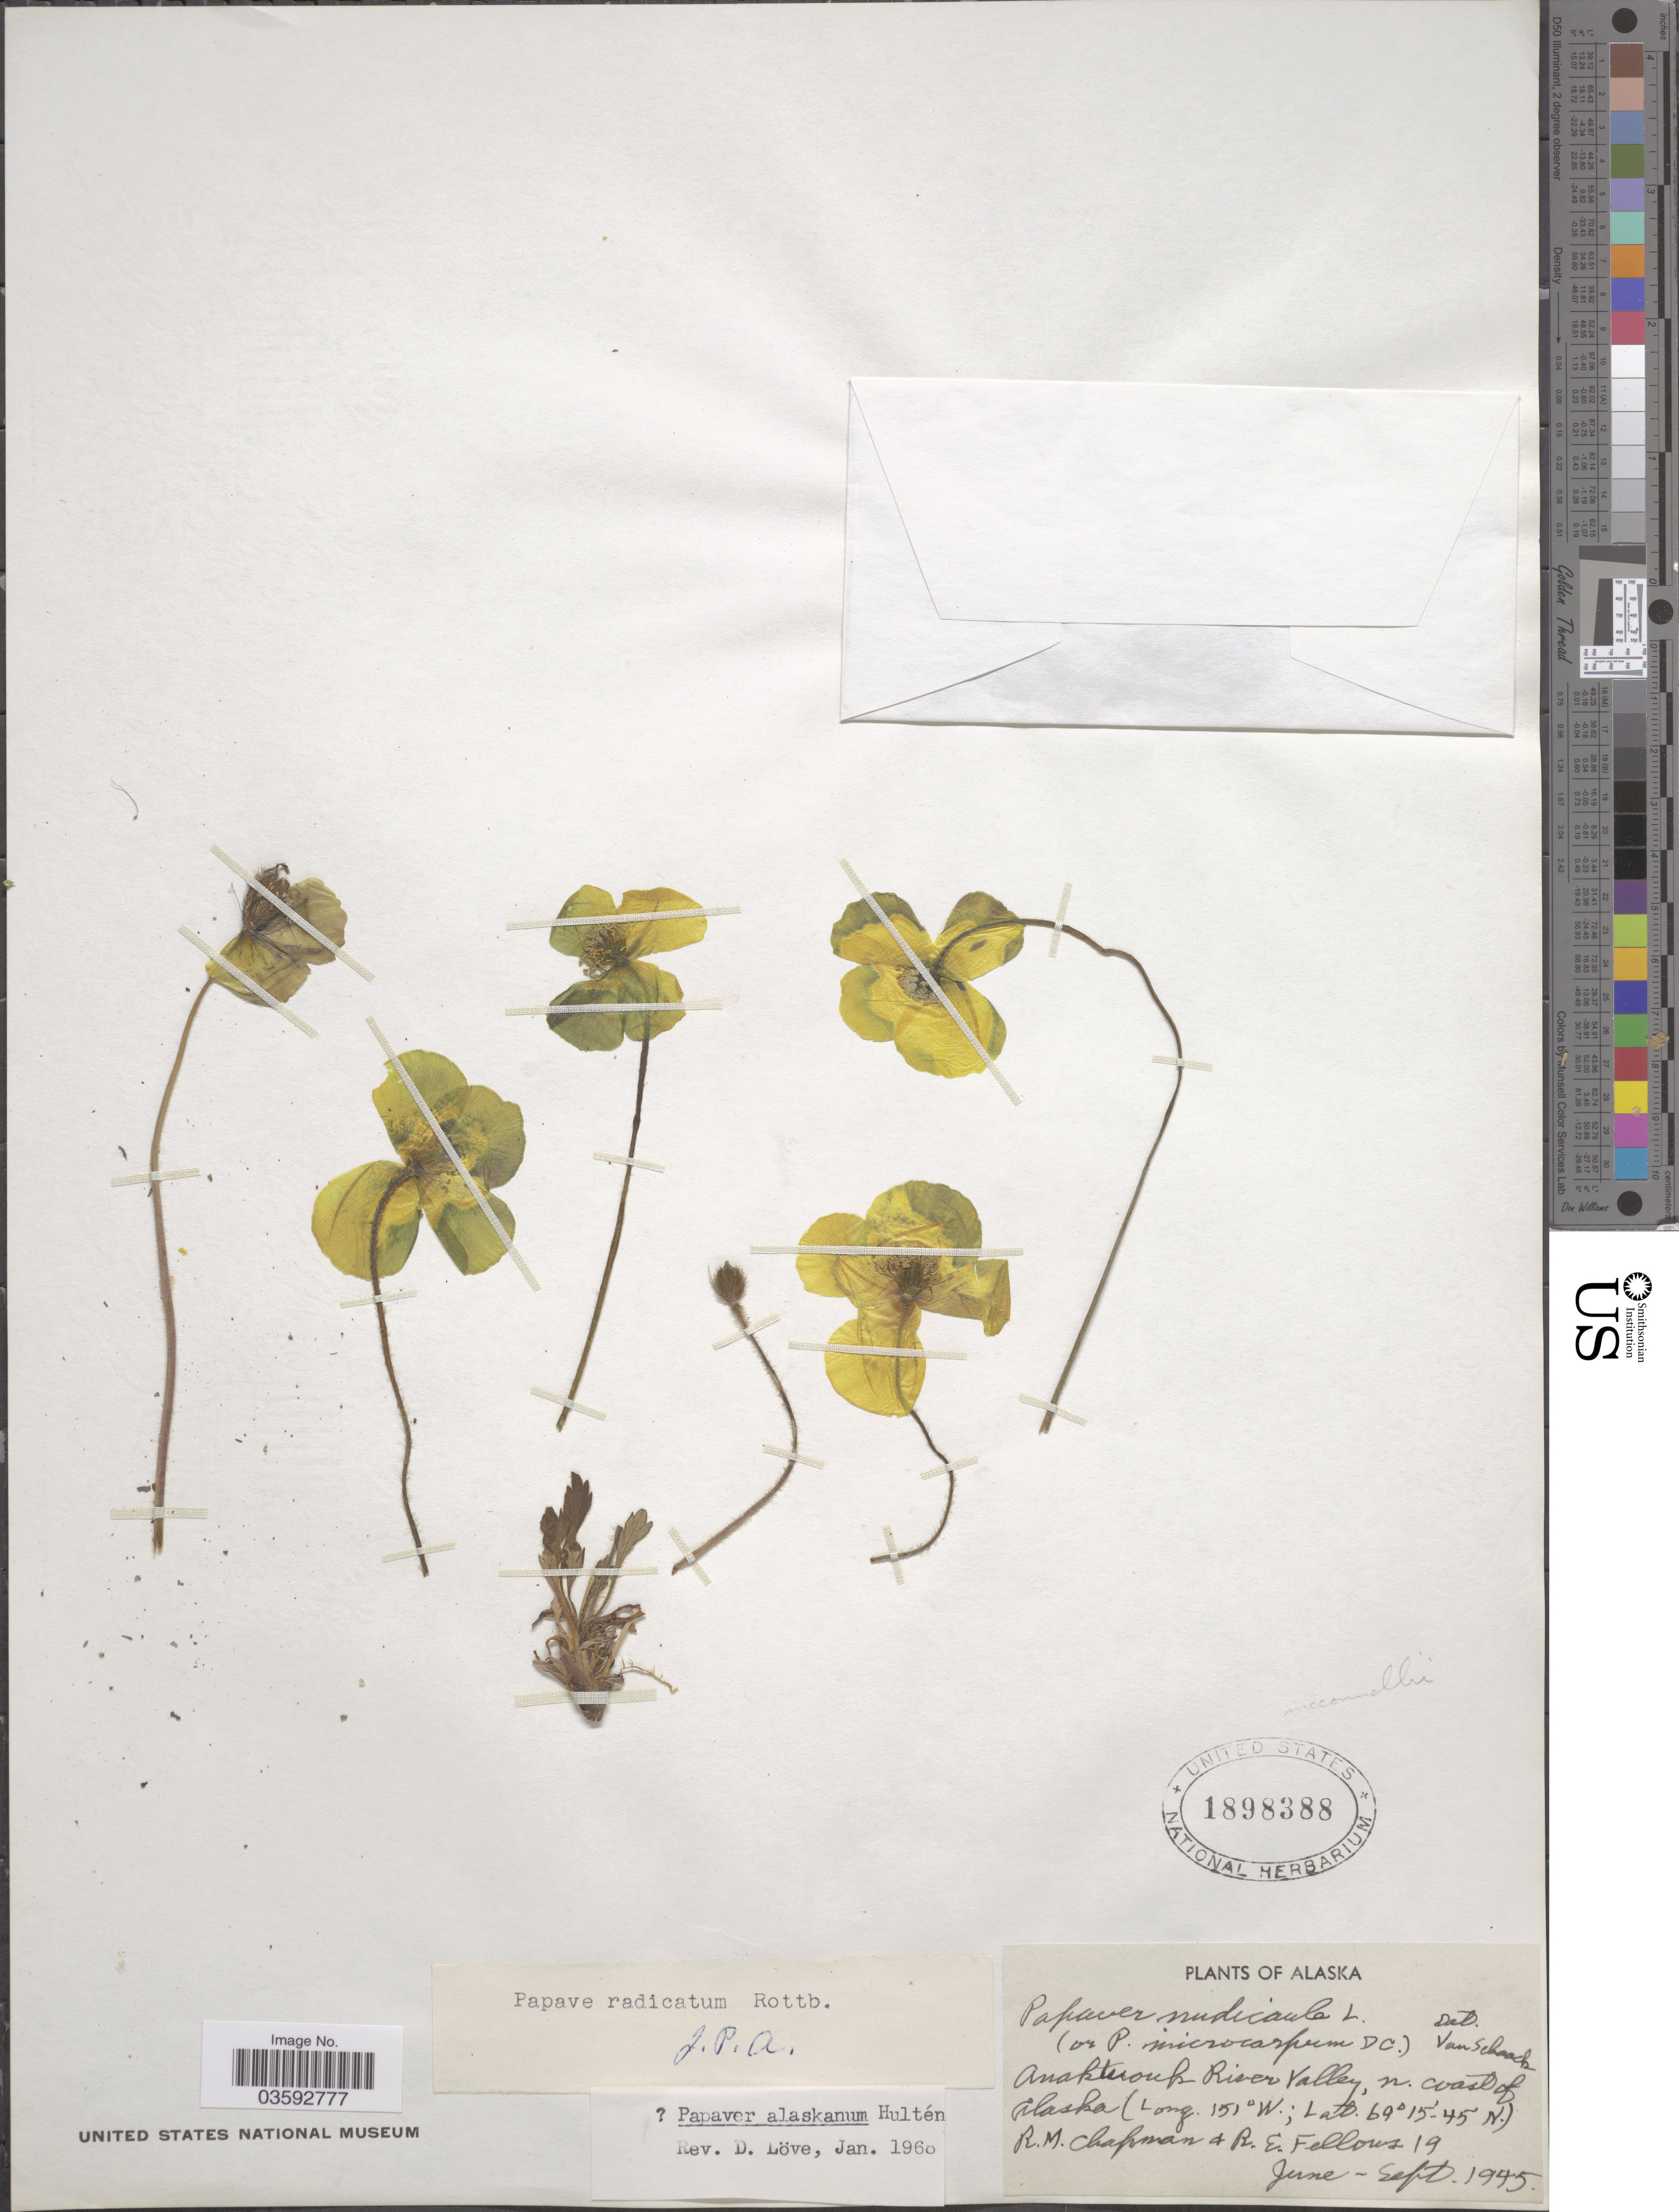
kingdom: Plantae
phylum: Tracheophyta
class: Magnoliopsida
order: Ranunculales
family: Papaveraceae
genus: Papaver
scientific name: Papaver nudicaule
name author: L.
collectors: R. M. Chapman & R. Fellows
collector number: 19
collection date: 1945-06/1945-09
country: United States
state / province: Alaska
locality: Anaktuvuk River Valley, n. coast of Alaska.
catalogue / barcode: US 1898388